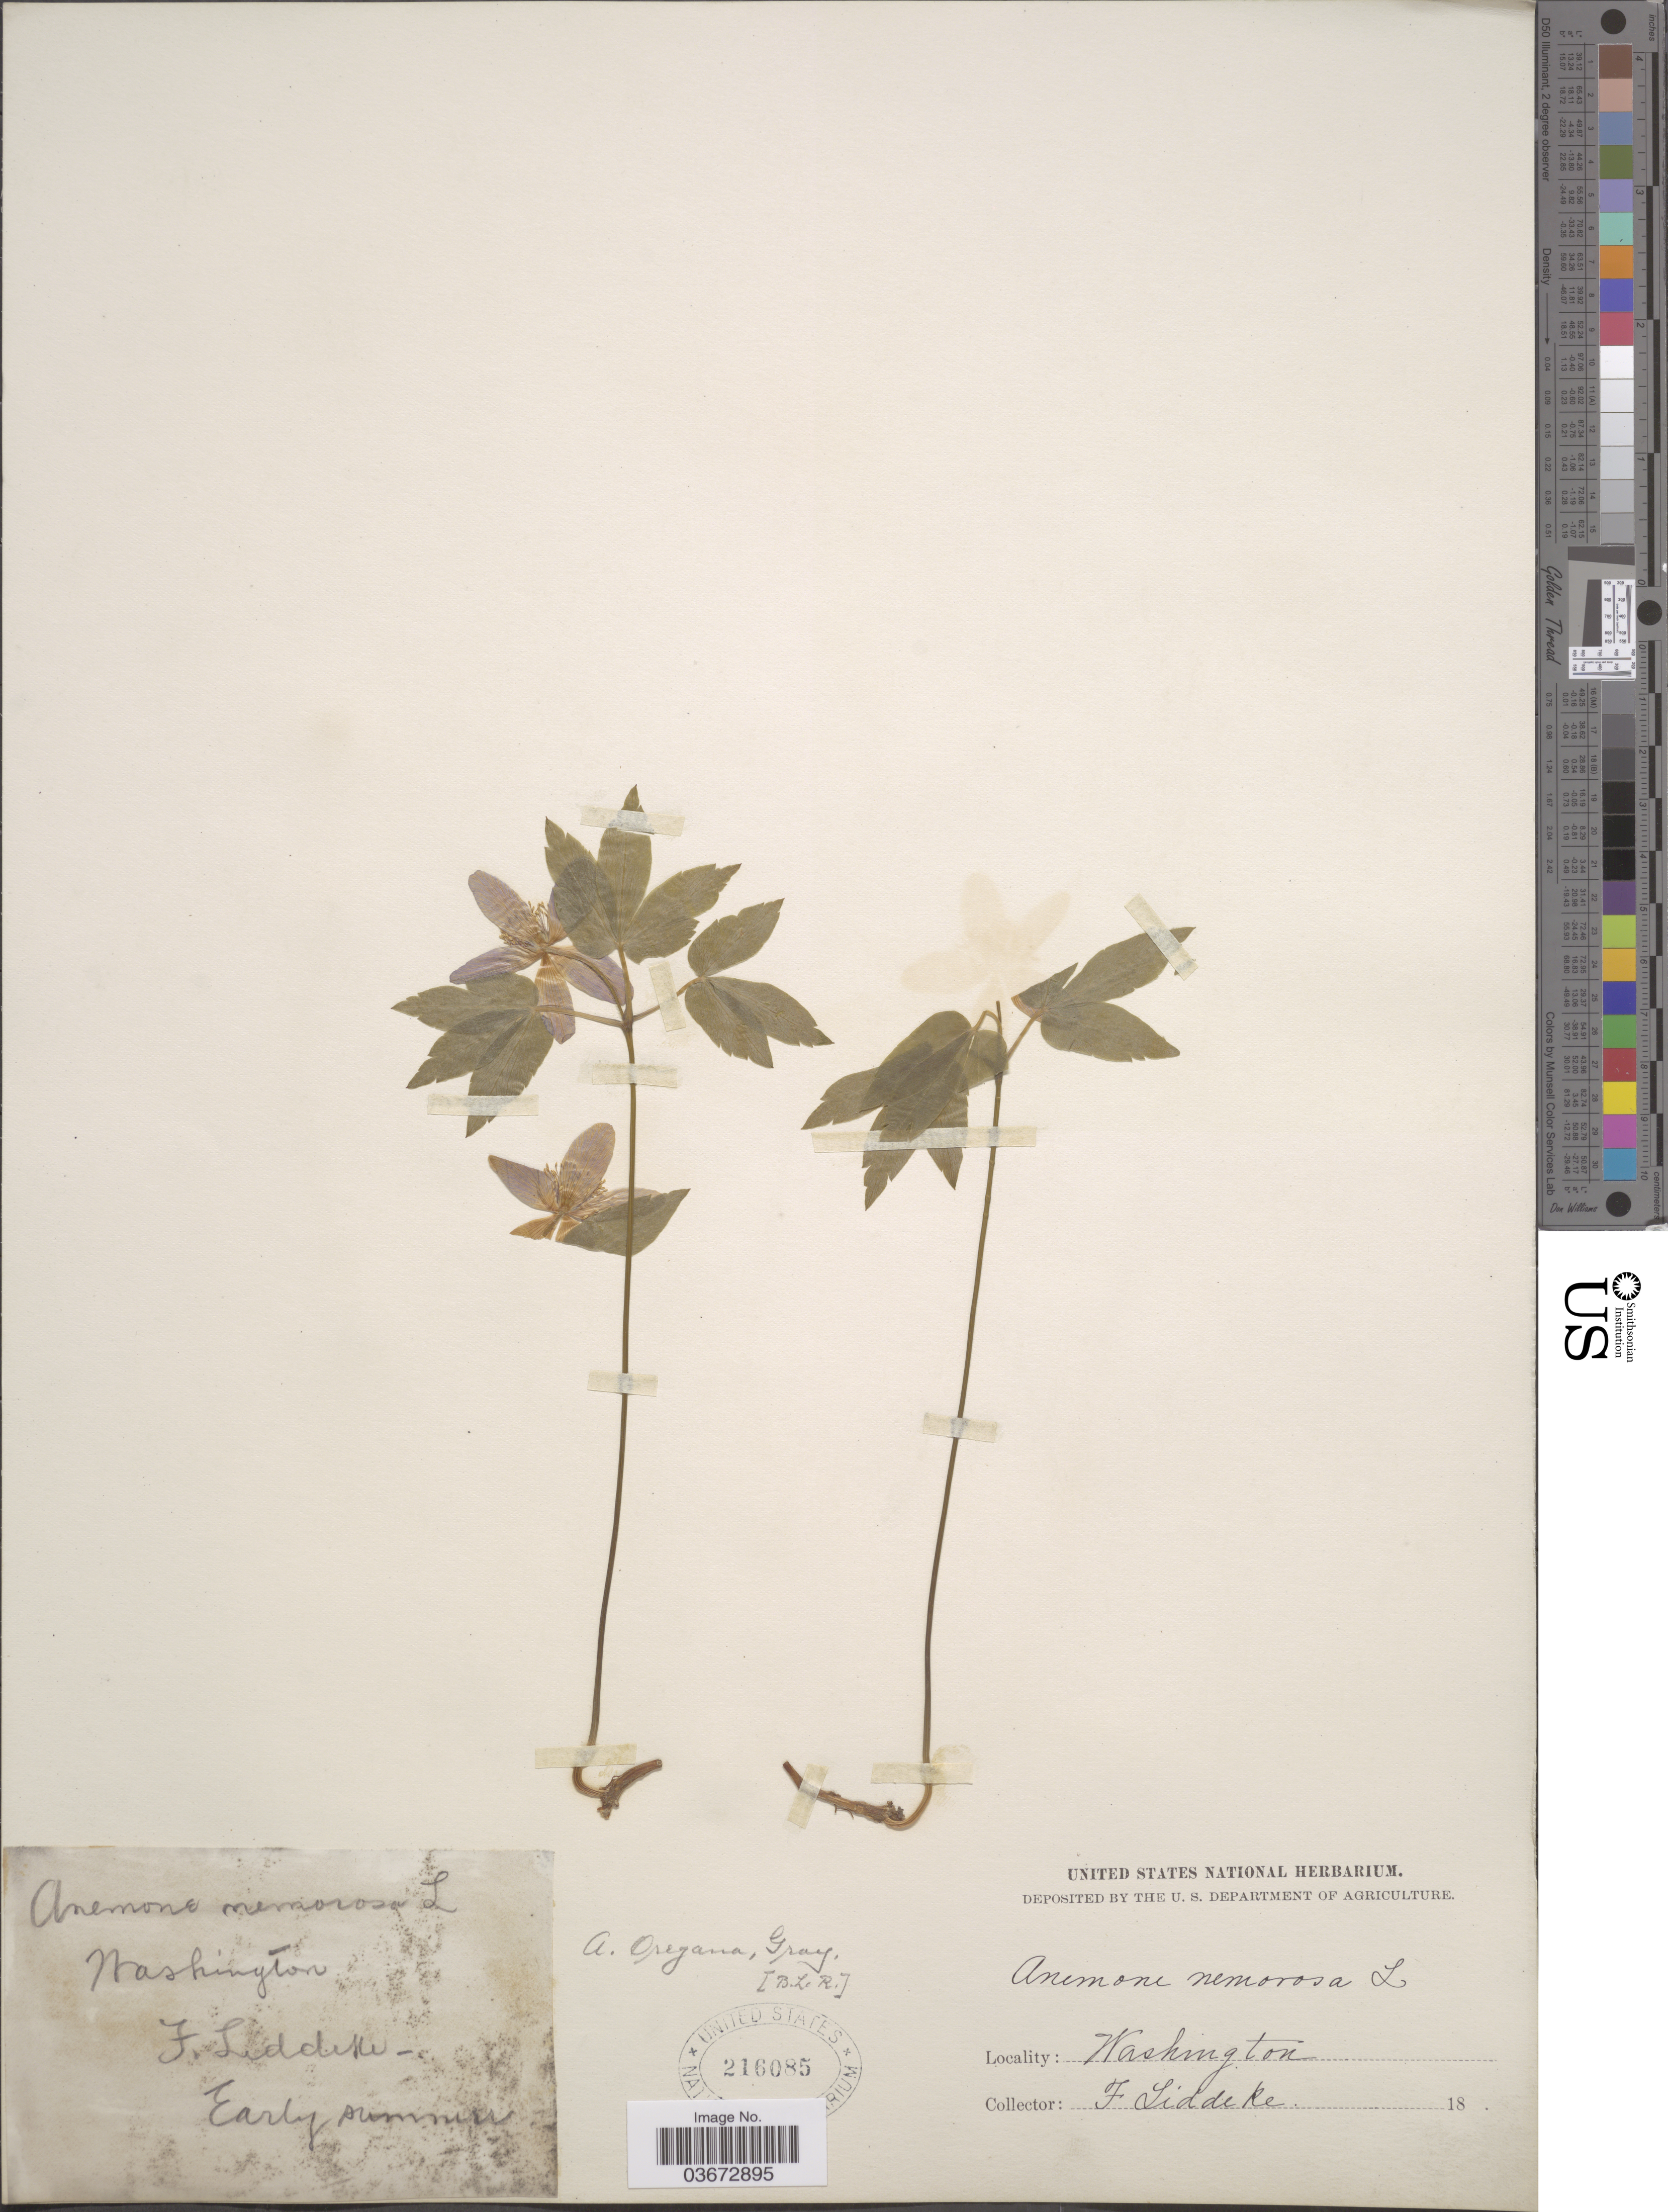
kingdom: Plantae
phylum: Tracheophyta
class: Magnoliopsida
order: Ranunculales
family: Ranunculaceae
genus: Anemone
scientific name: Anemone quinquefolia var. oregana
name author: (A. Gray) B.L. Rob.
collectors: F. Liddeke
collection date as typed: Early summer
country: United States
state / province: Washington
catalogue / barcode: US 216085